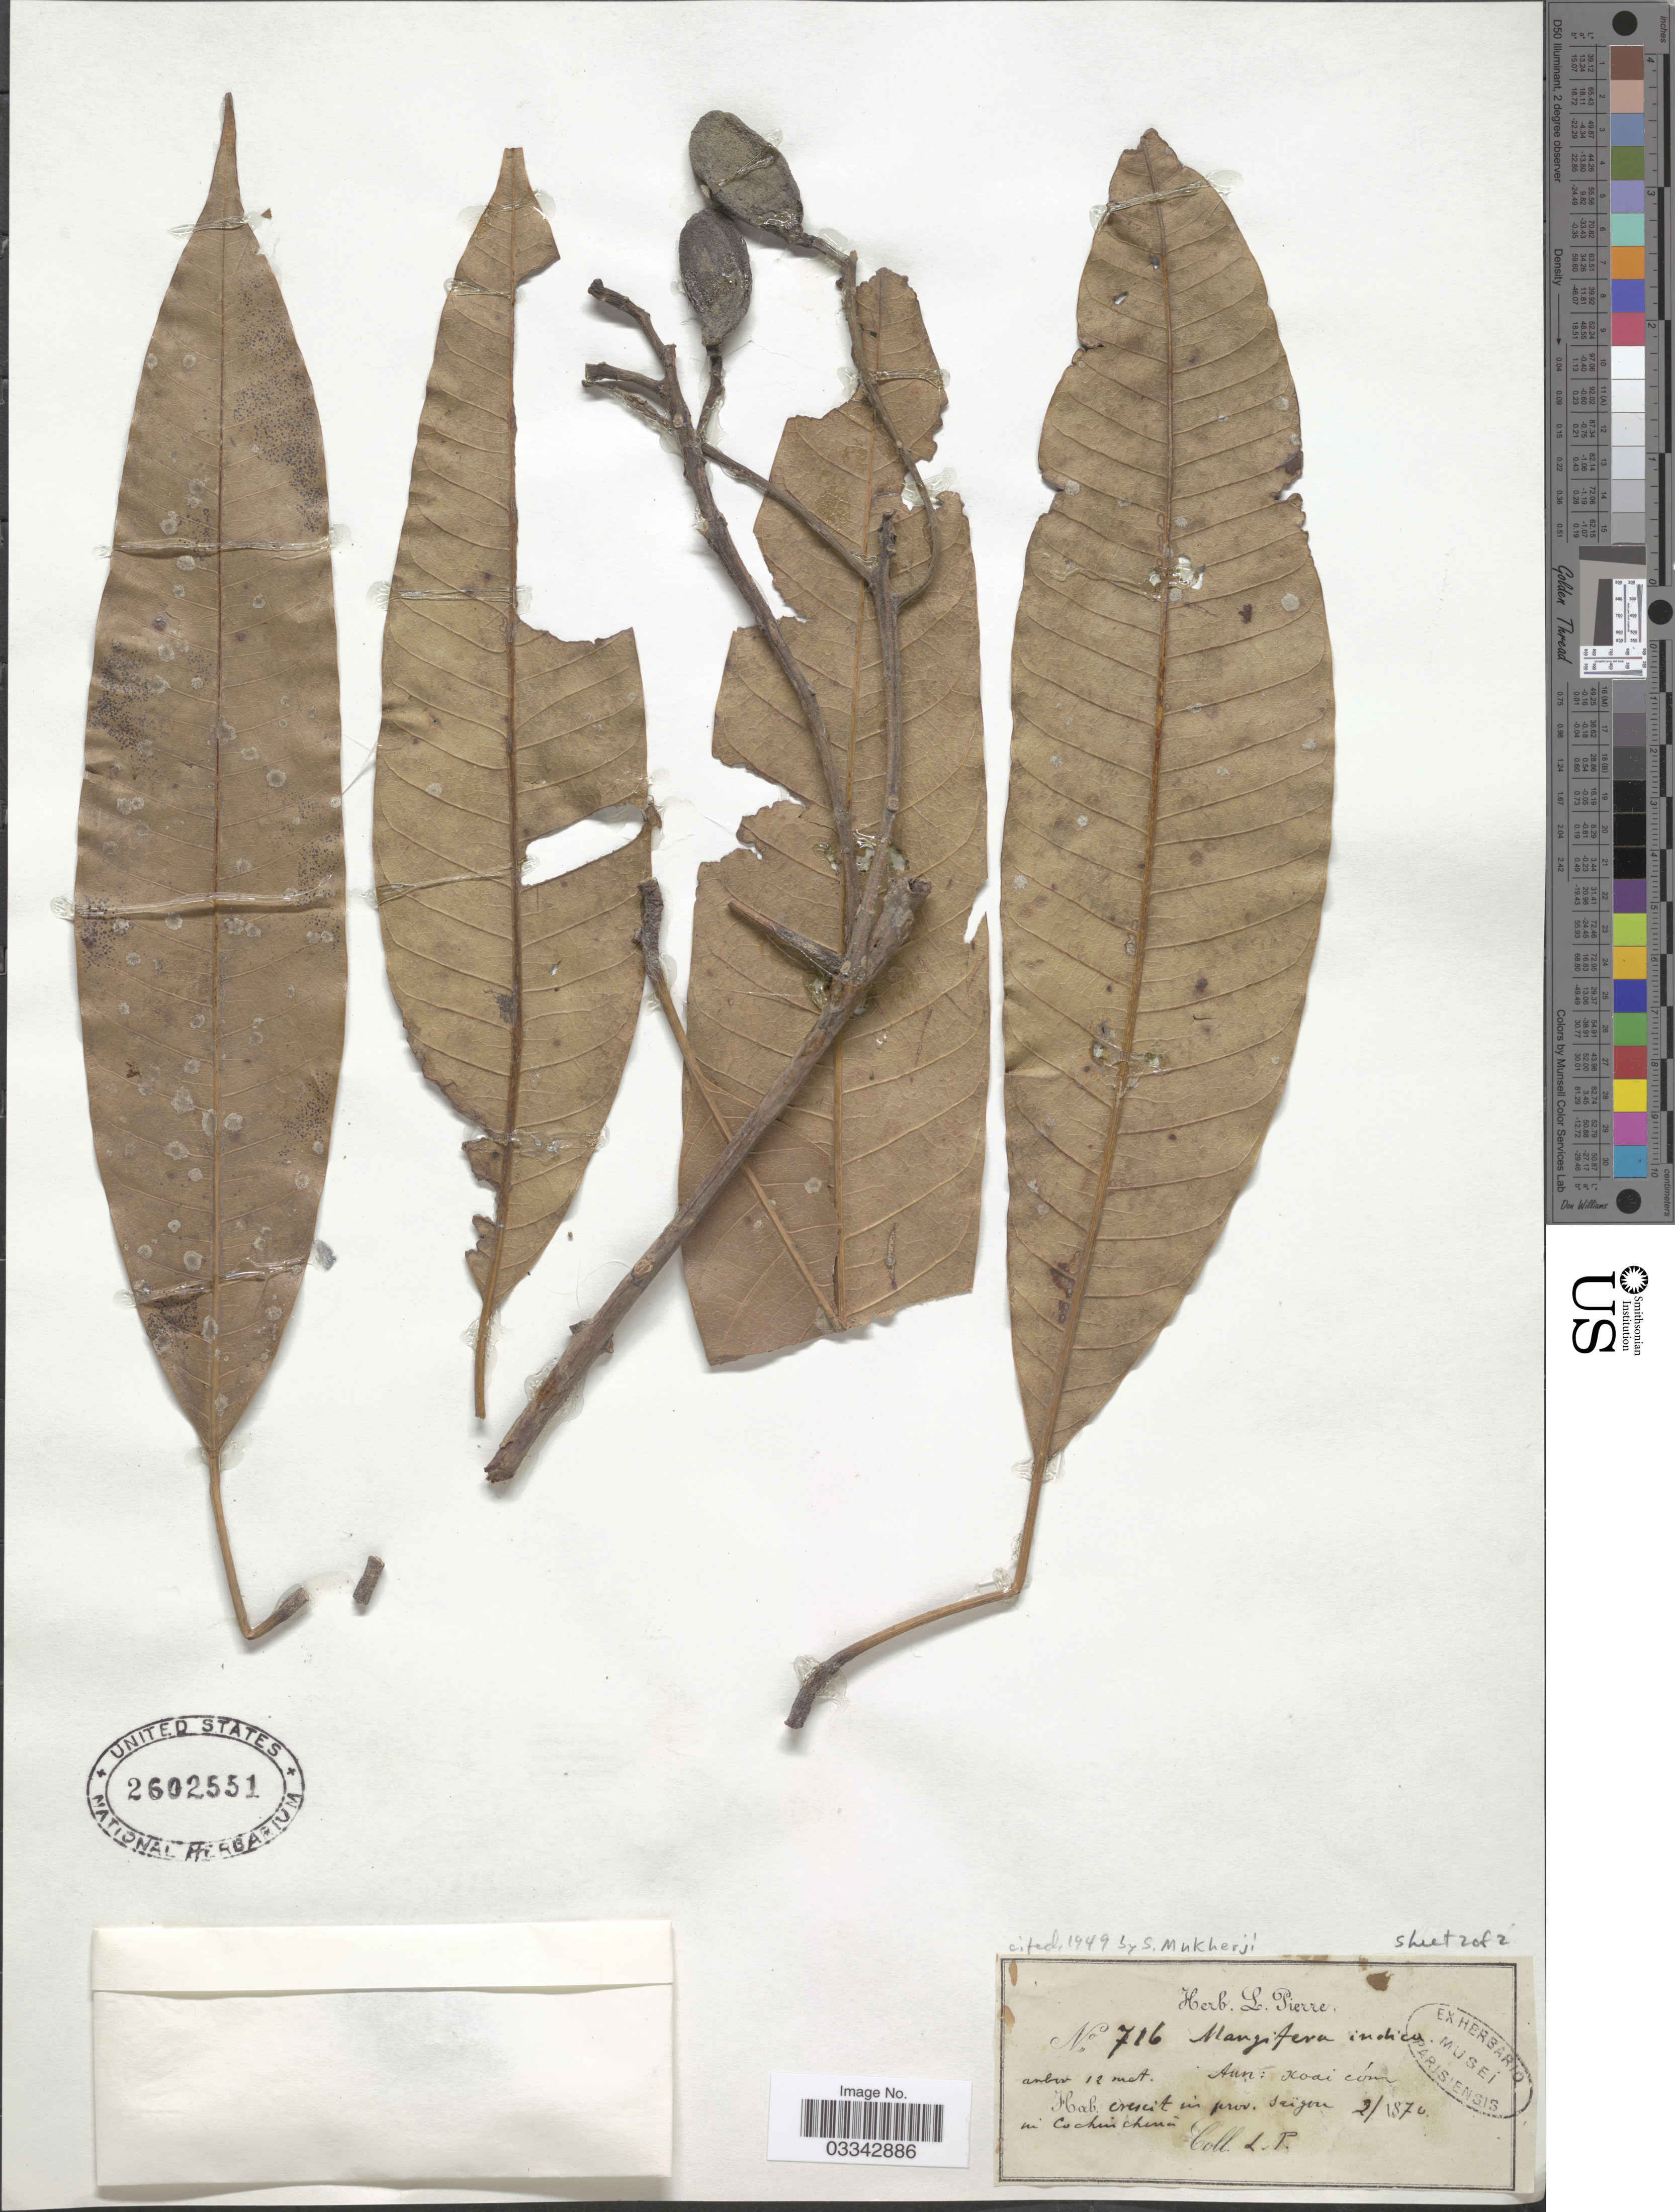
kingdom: Plantae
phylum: Tracheophyta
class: Magnoliopsida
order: Sapindales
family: Anacardiaceae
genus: Mangifera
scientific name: Mangifera indica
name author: L.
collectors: L. Pierre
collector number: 716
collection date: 1870-02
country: Vietnam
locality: Crescit in prov. Saïgon in Cochinchina.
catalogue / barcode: US 2602551